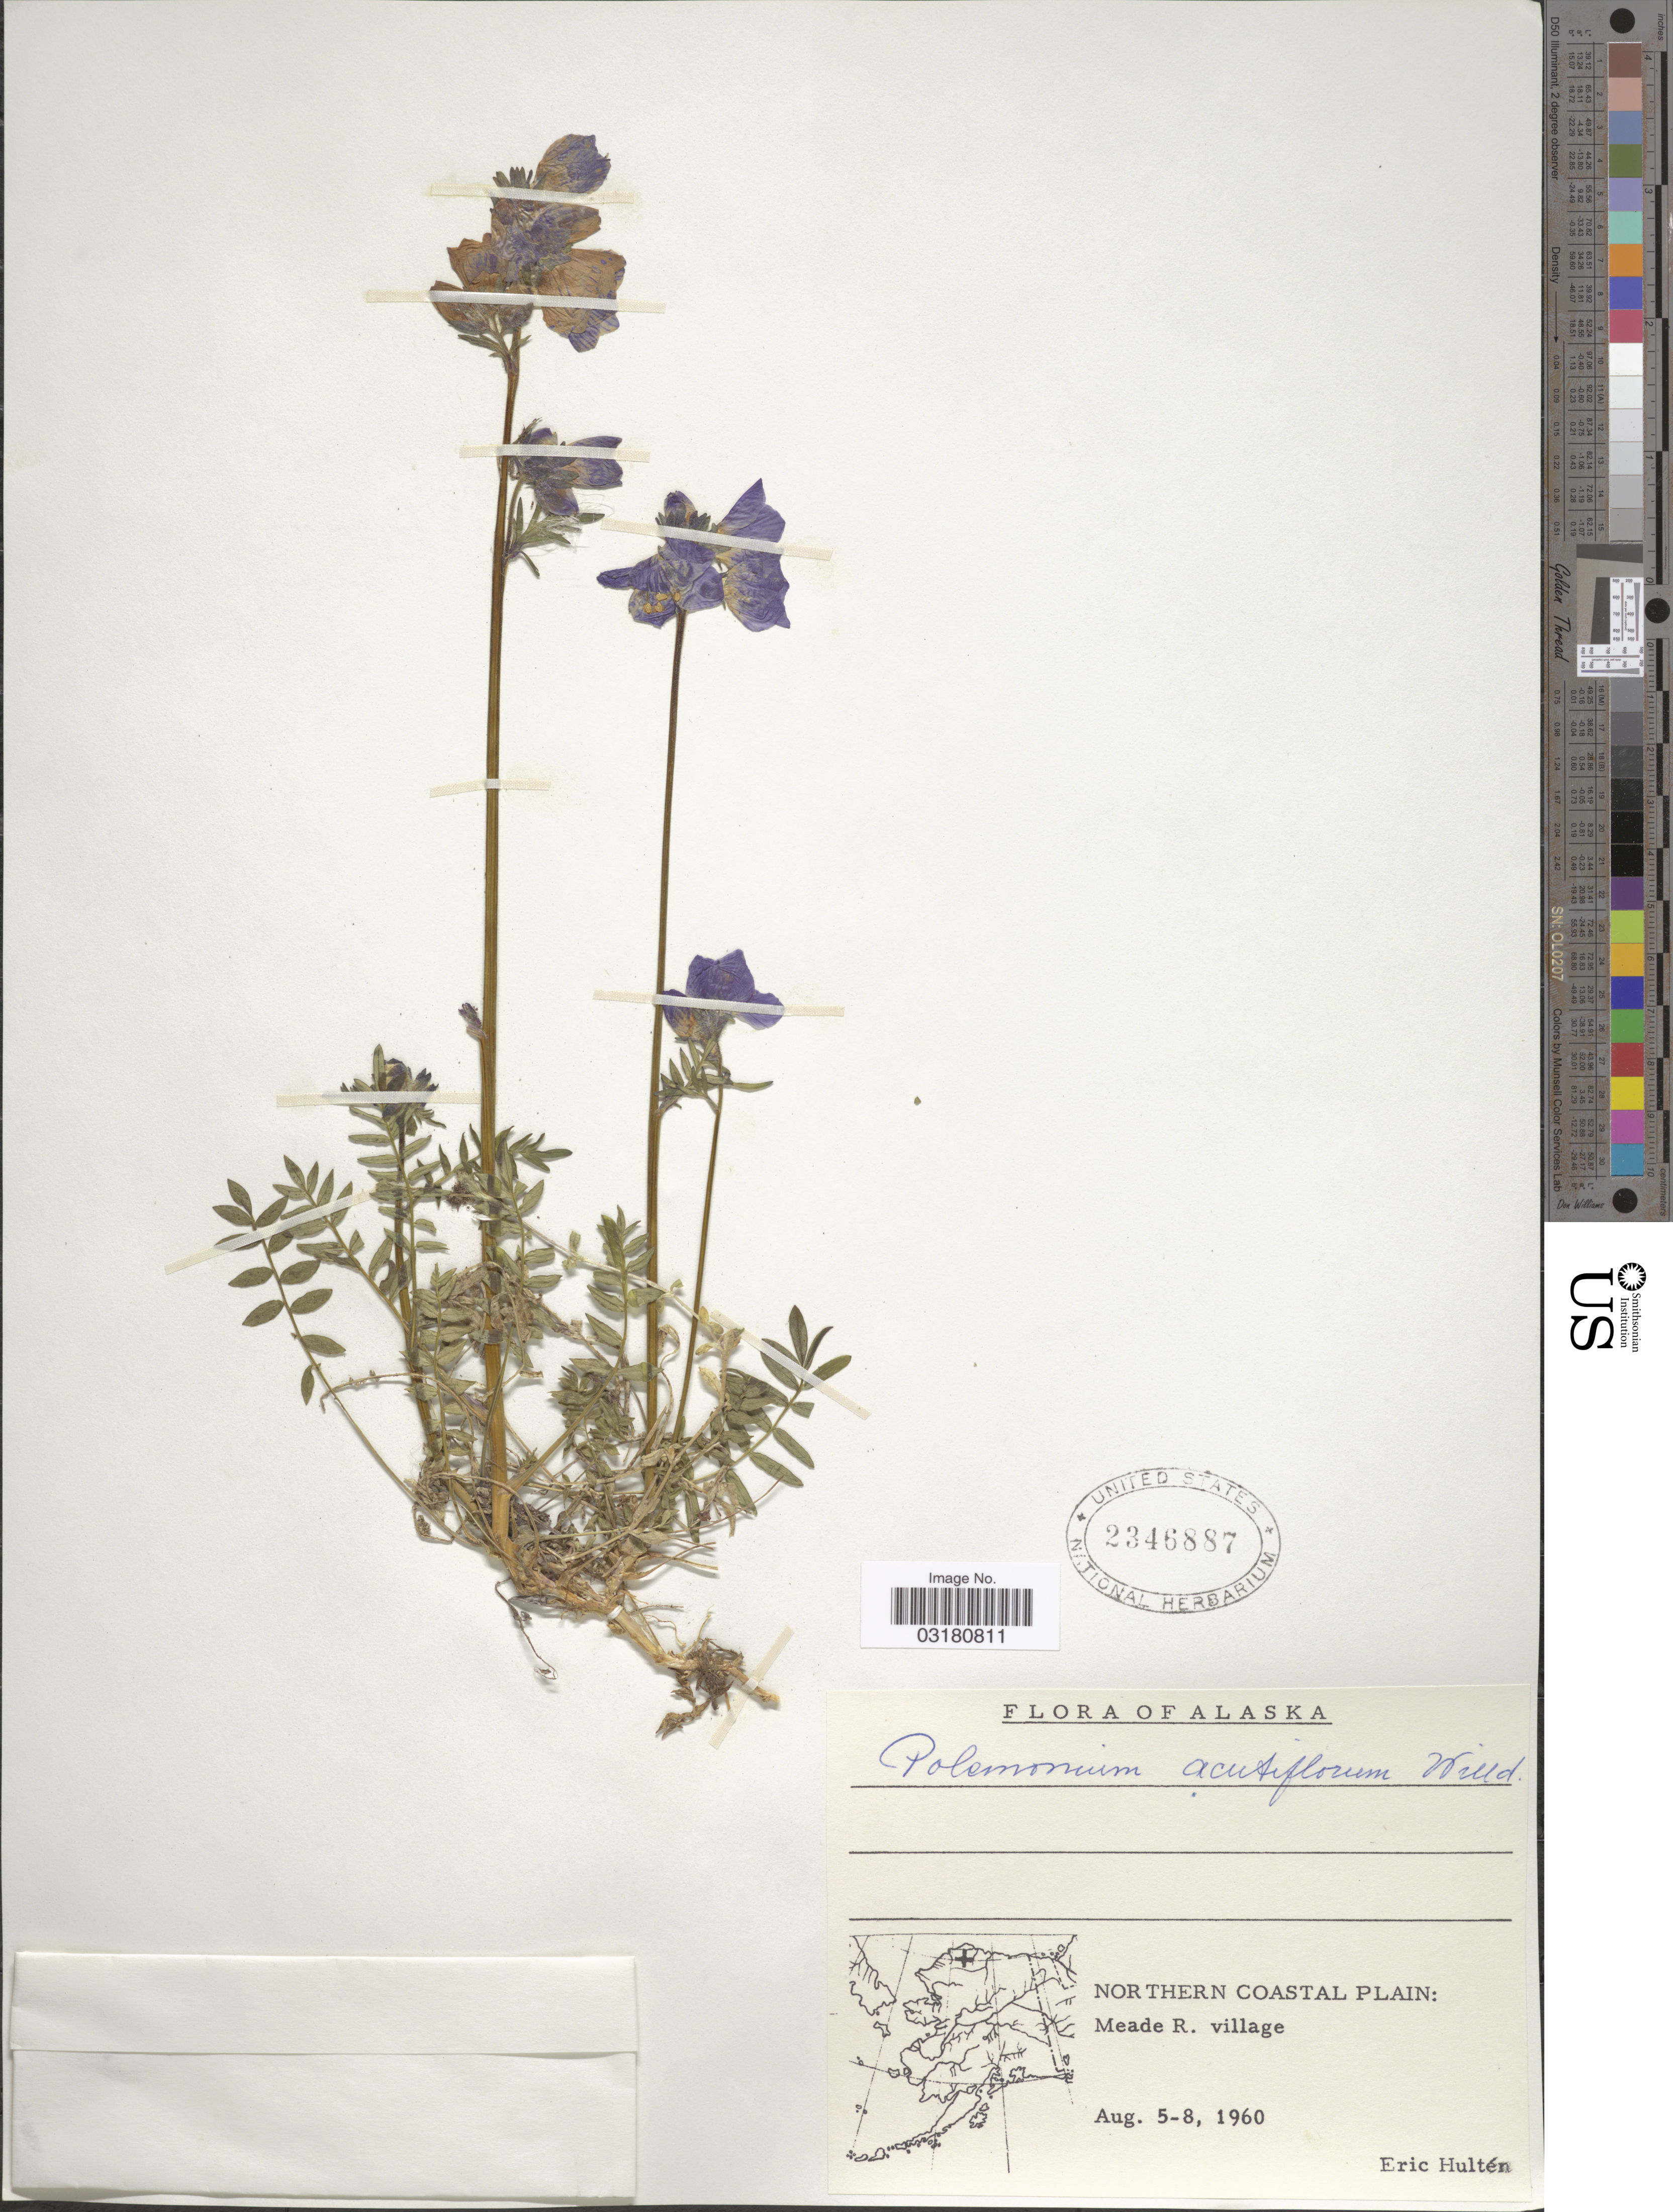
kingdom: Plantae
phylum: Tracheophyta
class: Magnoliopsida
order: Ericales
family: Polemoniaceae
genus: Polemonium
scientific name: Polemonium acutiflorum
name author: Willd. ex Roem. & Schult.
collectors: E. G. Hultén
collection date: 1960-08-05/1960-08-08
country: United States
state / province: Alaska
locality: Northern Coastal Plain: Meade R. village.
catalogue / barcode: US 2346887